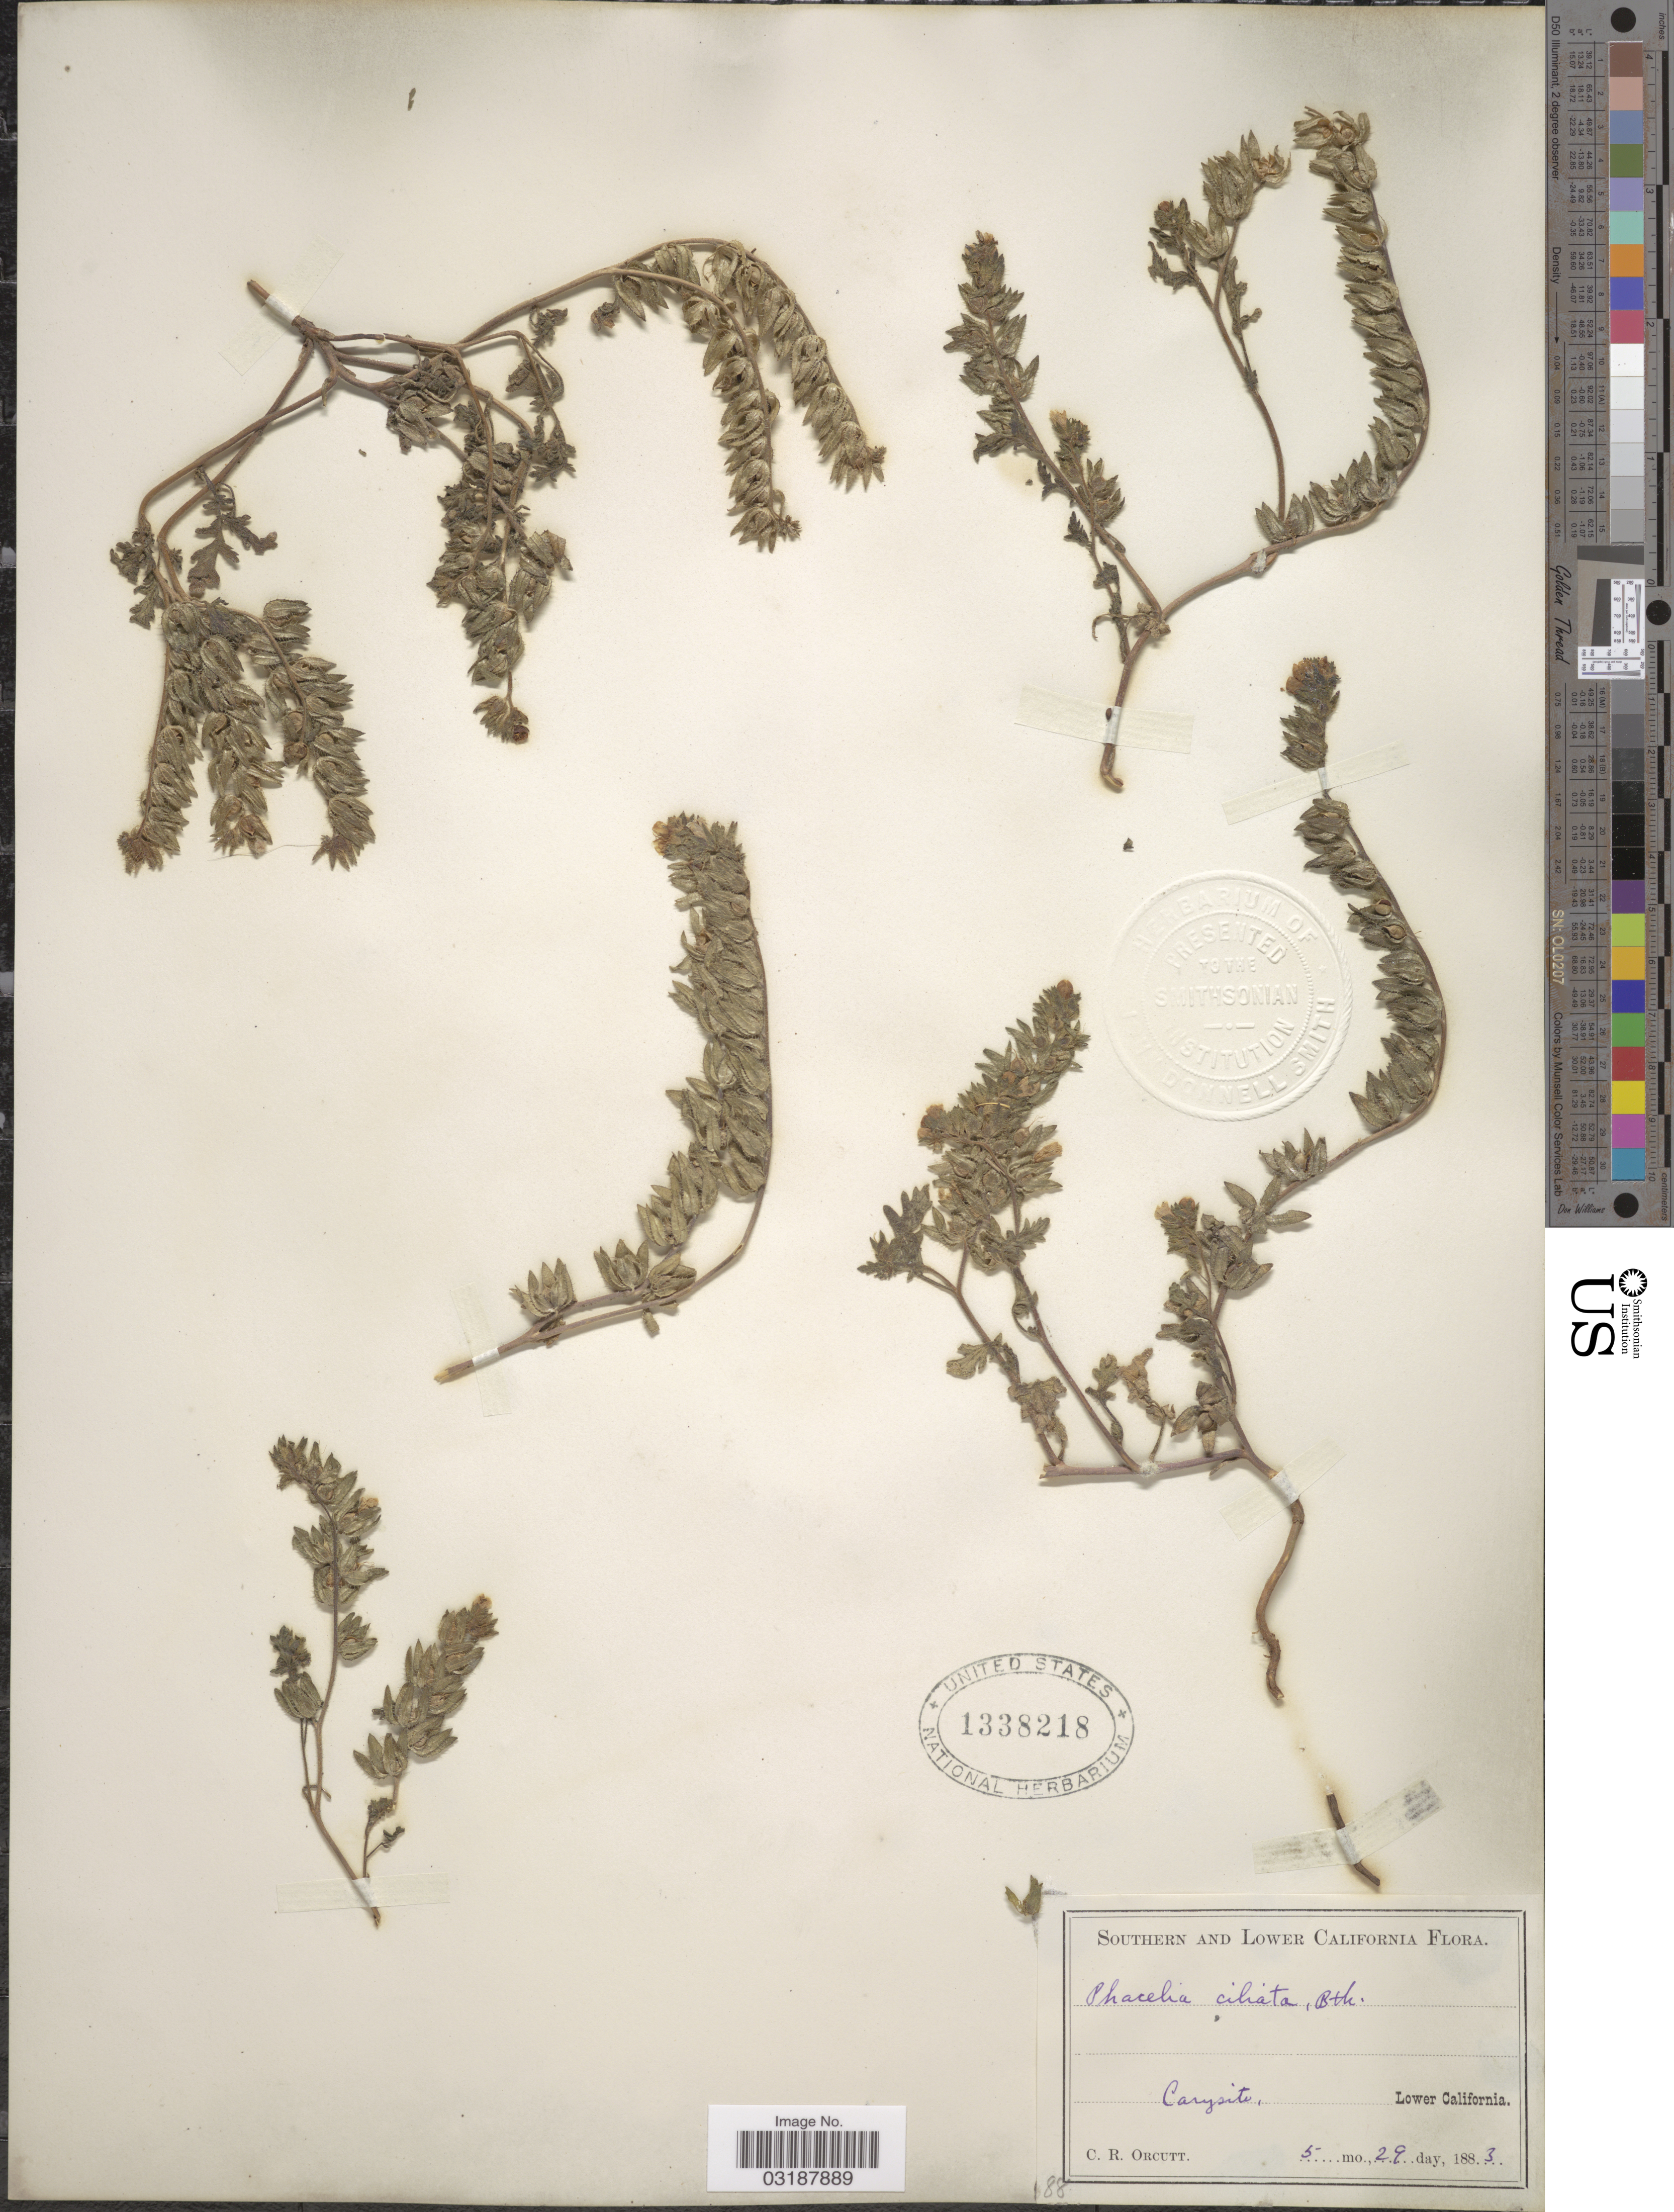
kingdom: Plantae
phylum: Tracheophyta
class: Magnoliopsida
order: Boraginales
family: Hydrophyllaceae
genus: Phacelia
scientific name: Phacelia ciliata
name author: Benth.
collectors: C. R. Orcutt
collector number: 88*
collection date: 1883-05-29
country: Mexico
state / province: Baja California Norte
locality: Carysito, Lower California.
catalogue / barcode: US 1338218